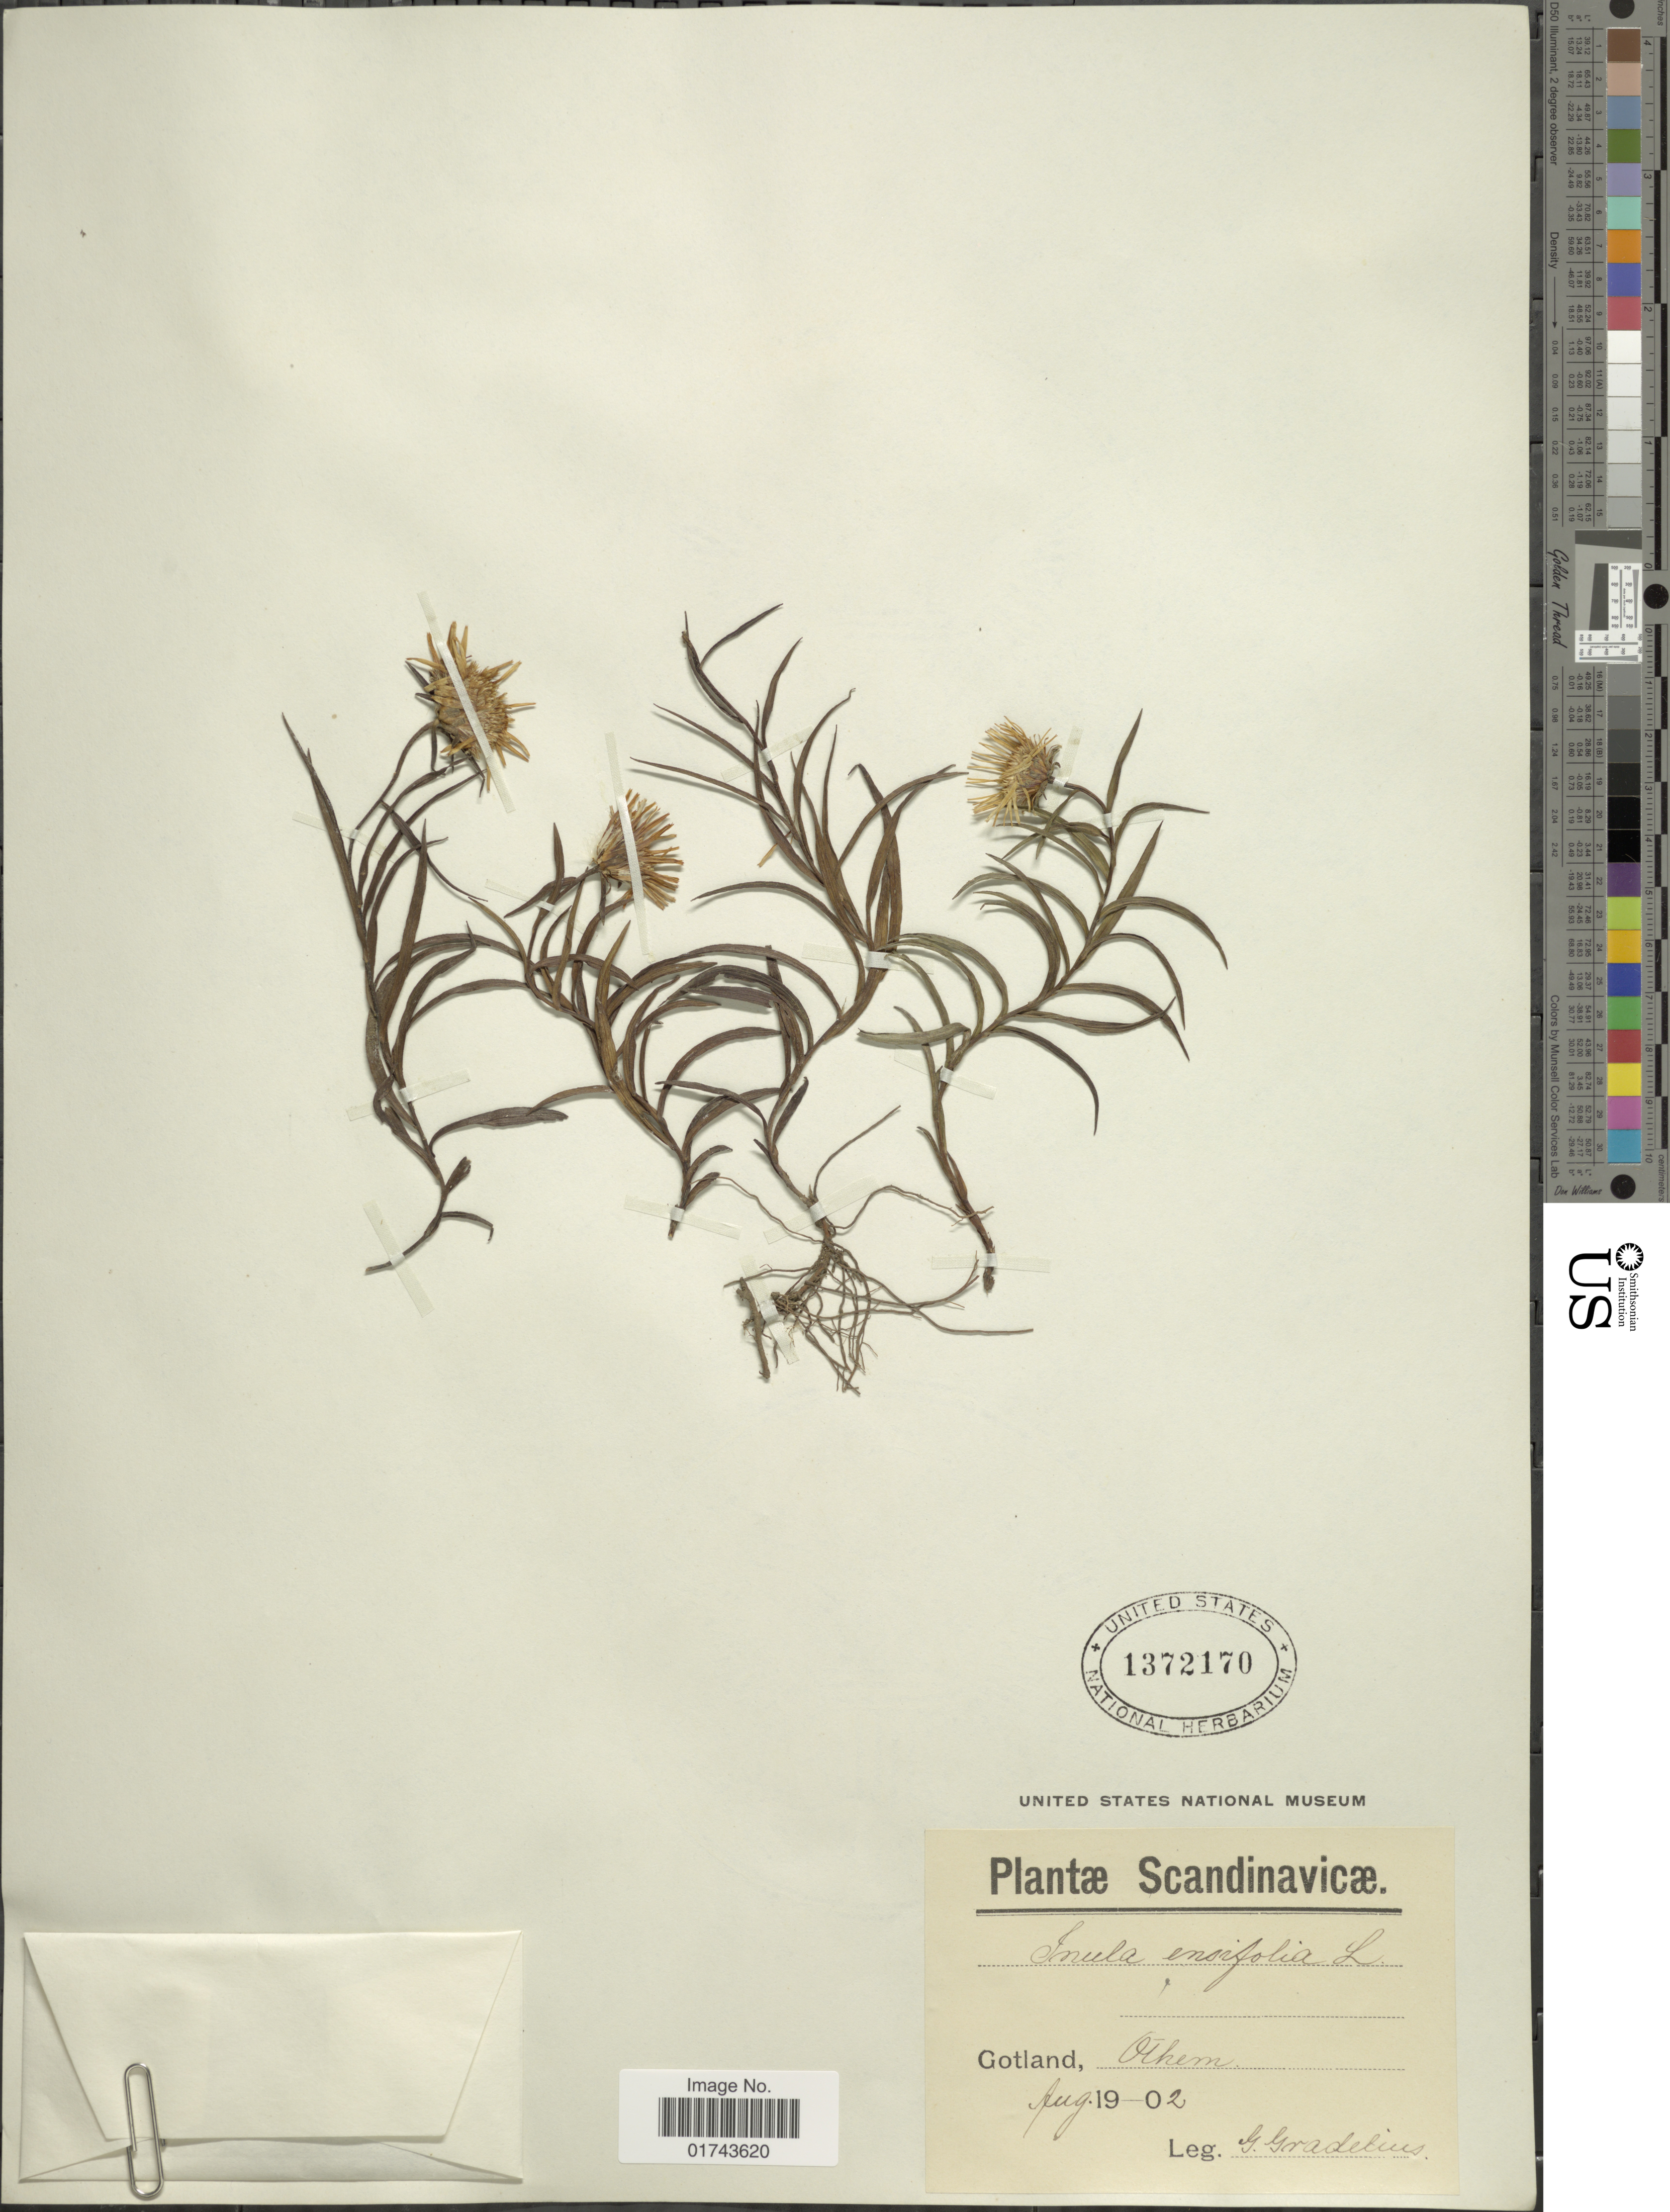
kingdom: Plantae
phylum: Tracheophyta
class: Magnoliopsida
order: Asterales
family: Asteraceae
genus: Inula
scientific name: Inula ensifolia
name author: L.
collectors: G. Gradeluis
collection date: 1902-08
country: Sweden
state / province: Gotland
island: Gotland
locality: Scandinavicae, Gotland, Othem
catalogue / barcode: US 1372170